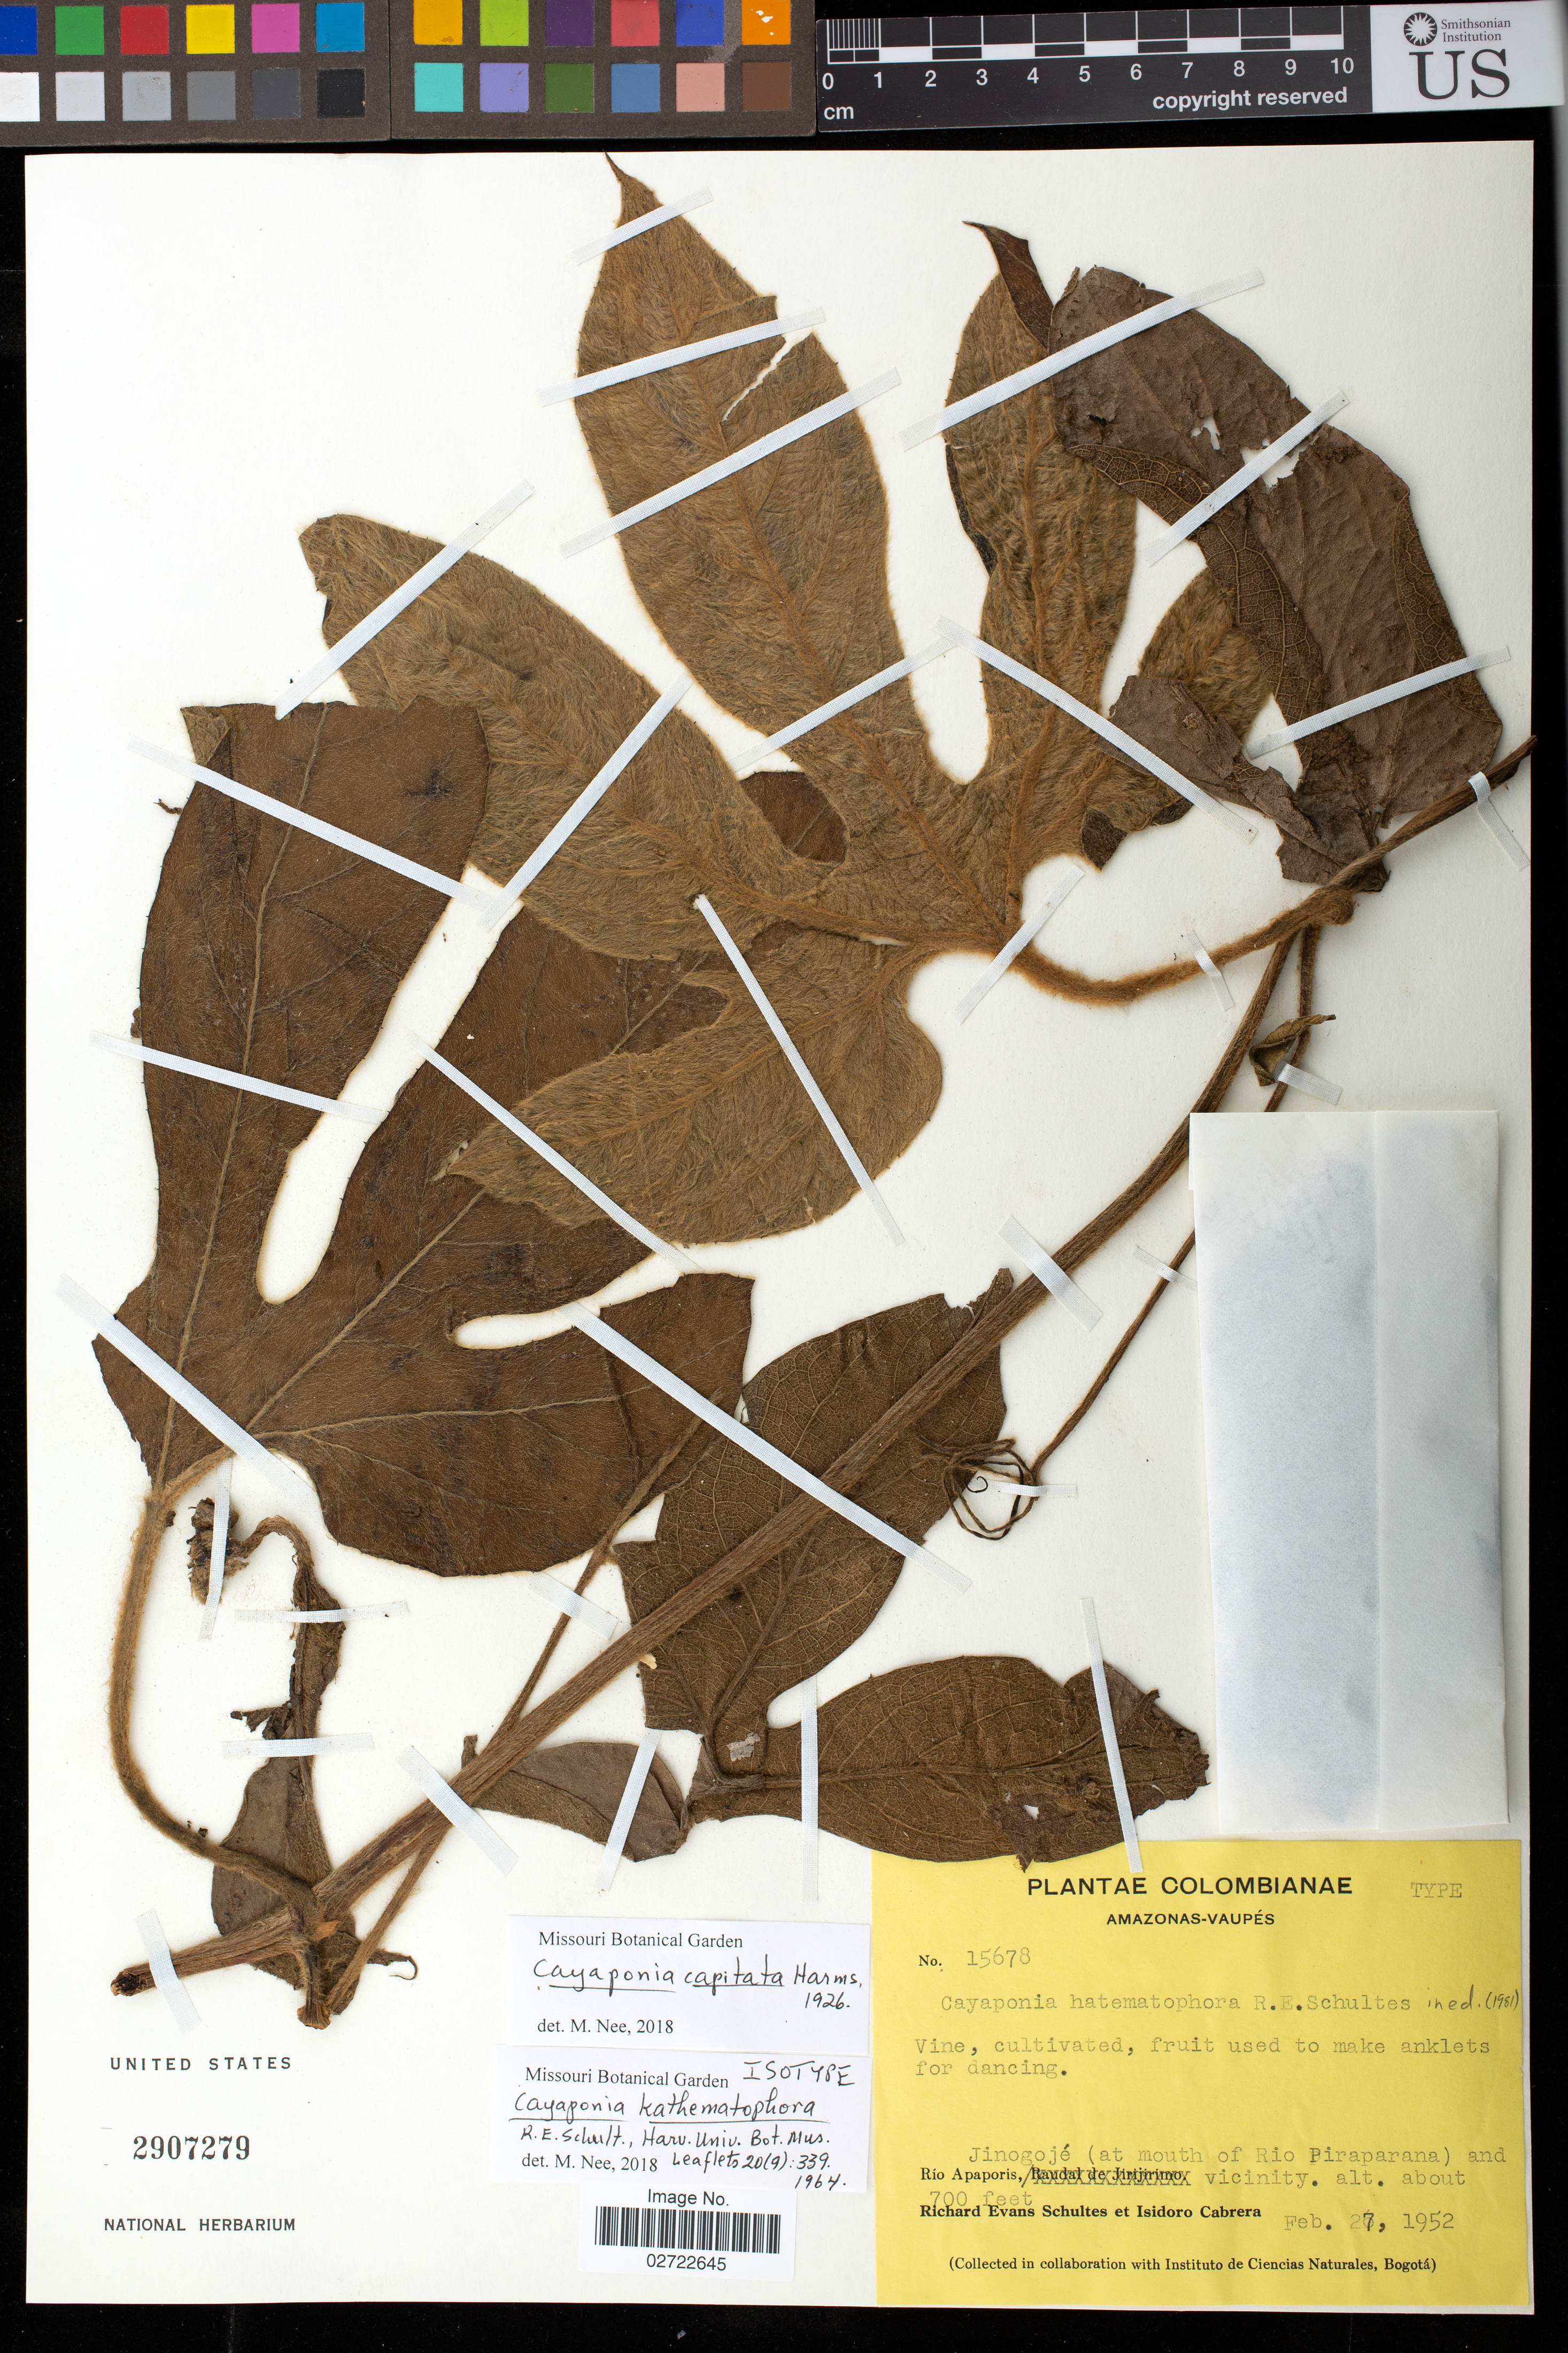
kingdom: Plantae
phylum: Tracheophyta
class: Magnoliopsida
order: Cucurbitales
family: Cucurbitaceae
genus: Cayaponia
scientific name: Cayaponia kathematophora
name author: R.E. Schult.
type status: Isotype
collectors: R. E. Schultes & I. Cabrera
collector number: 15678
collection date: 1952-02-27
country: Colombia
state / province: Amazonas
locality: Amazonas-Vaupés. Río Apaporis, Jinogojé (at mouth of Rio Piraparana) and vicinity, cultivated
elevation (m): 213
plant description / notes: Epithet as "hatematophora" on label, published as "kathematophora"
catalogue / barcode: US 2907279